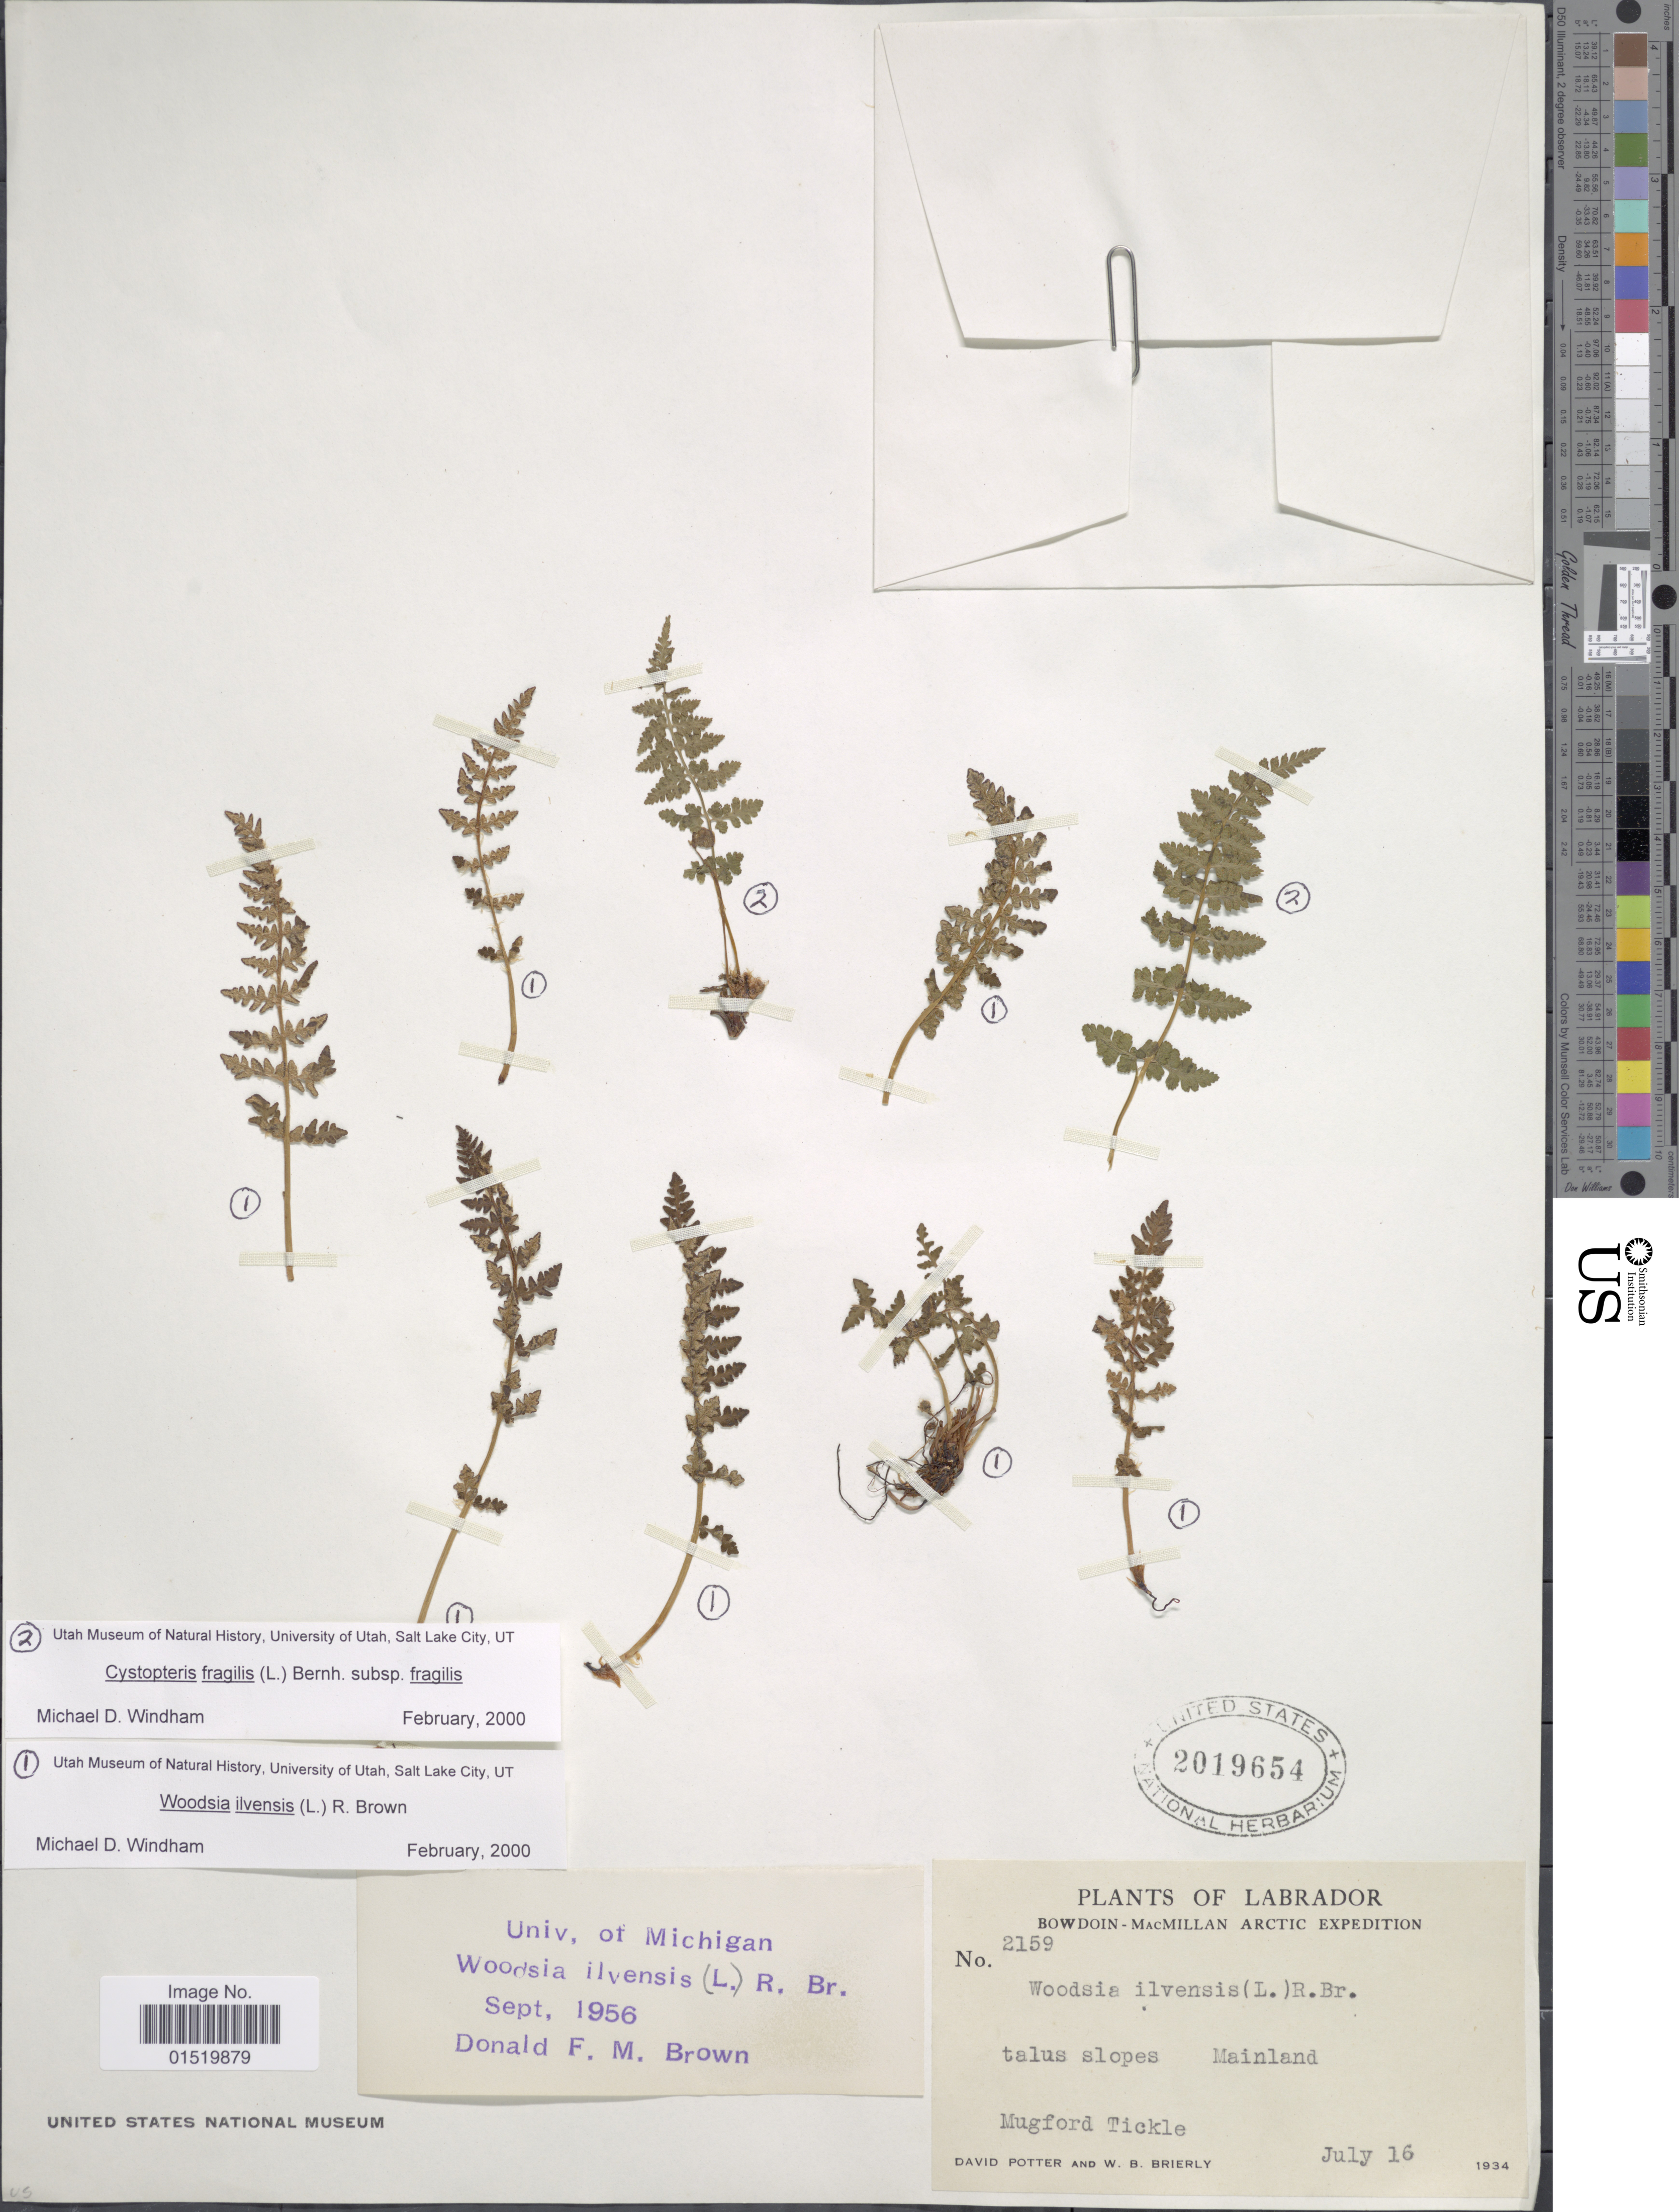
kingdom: Plantae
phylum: Tracheophyta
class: Polypodiopsida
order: Polypodiales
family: Woodsiaceae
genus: Woodsia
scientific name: Woodsia ilvensis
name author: (L.) R. Br.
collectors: D. Potter & W. Brierly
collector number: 2159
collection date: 1934-07-16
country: Canada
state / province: Newfoundland and Labrador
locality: Labrador, talus slope, Mainland, Mugford Tickle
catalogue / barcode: US 2019654